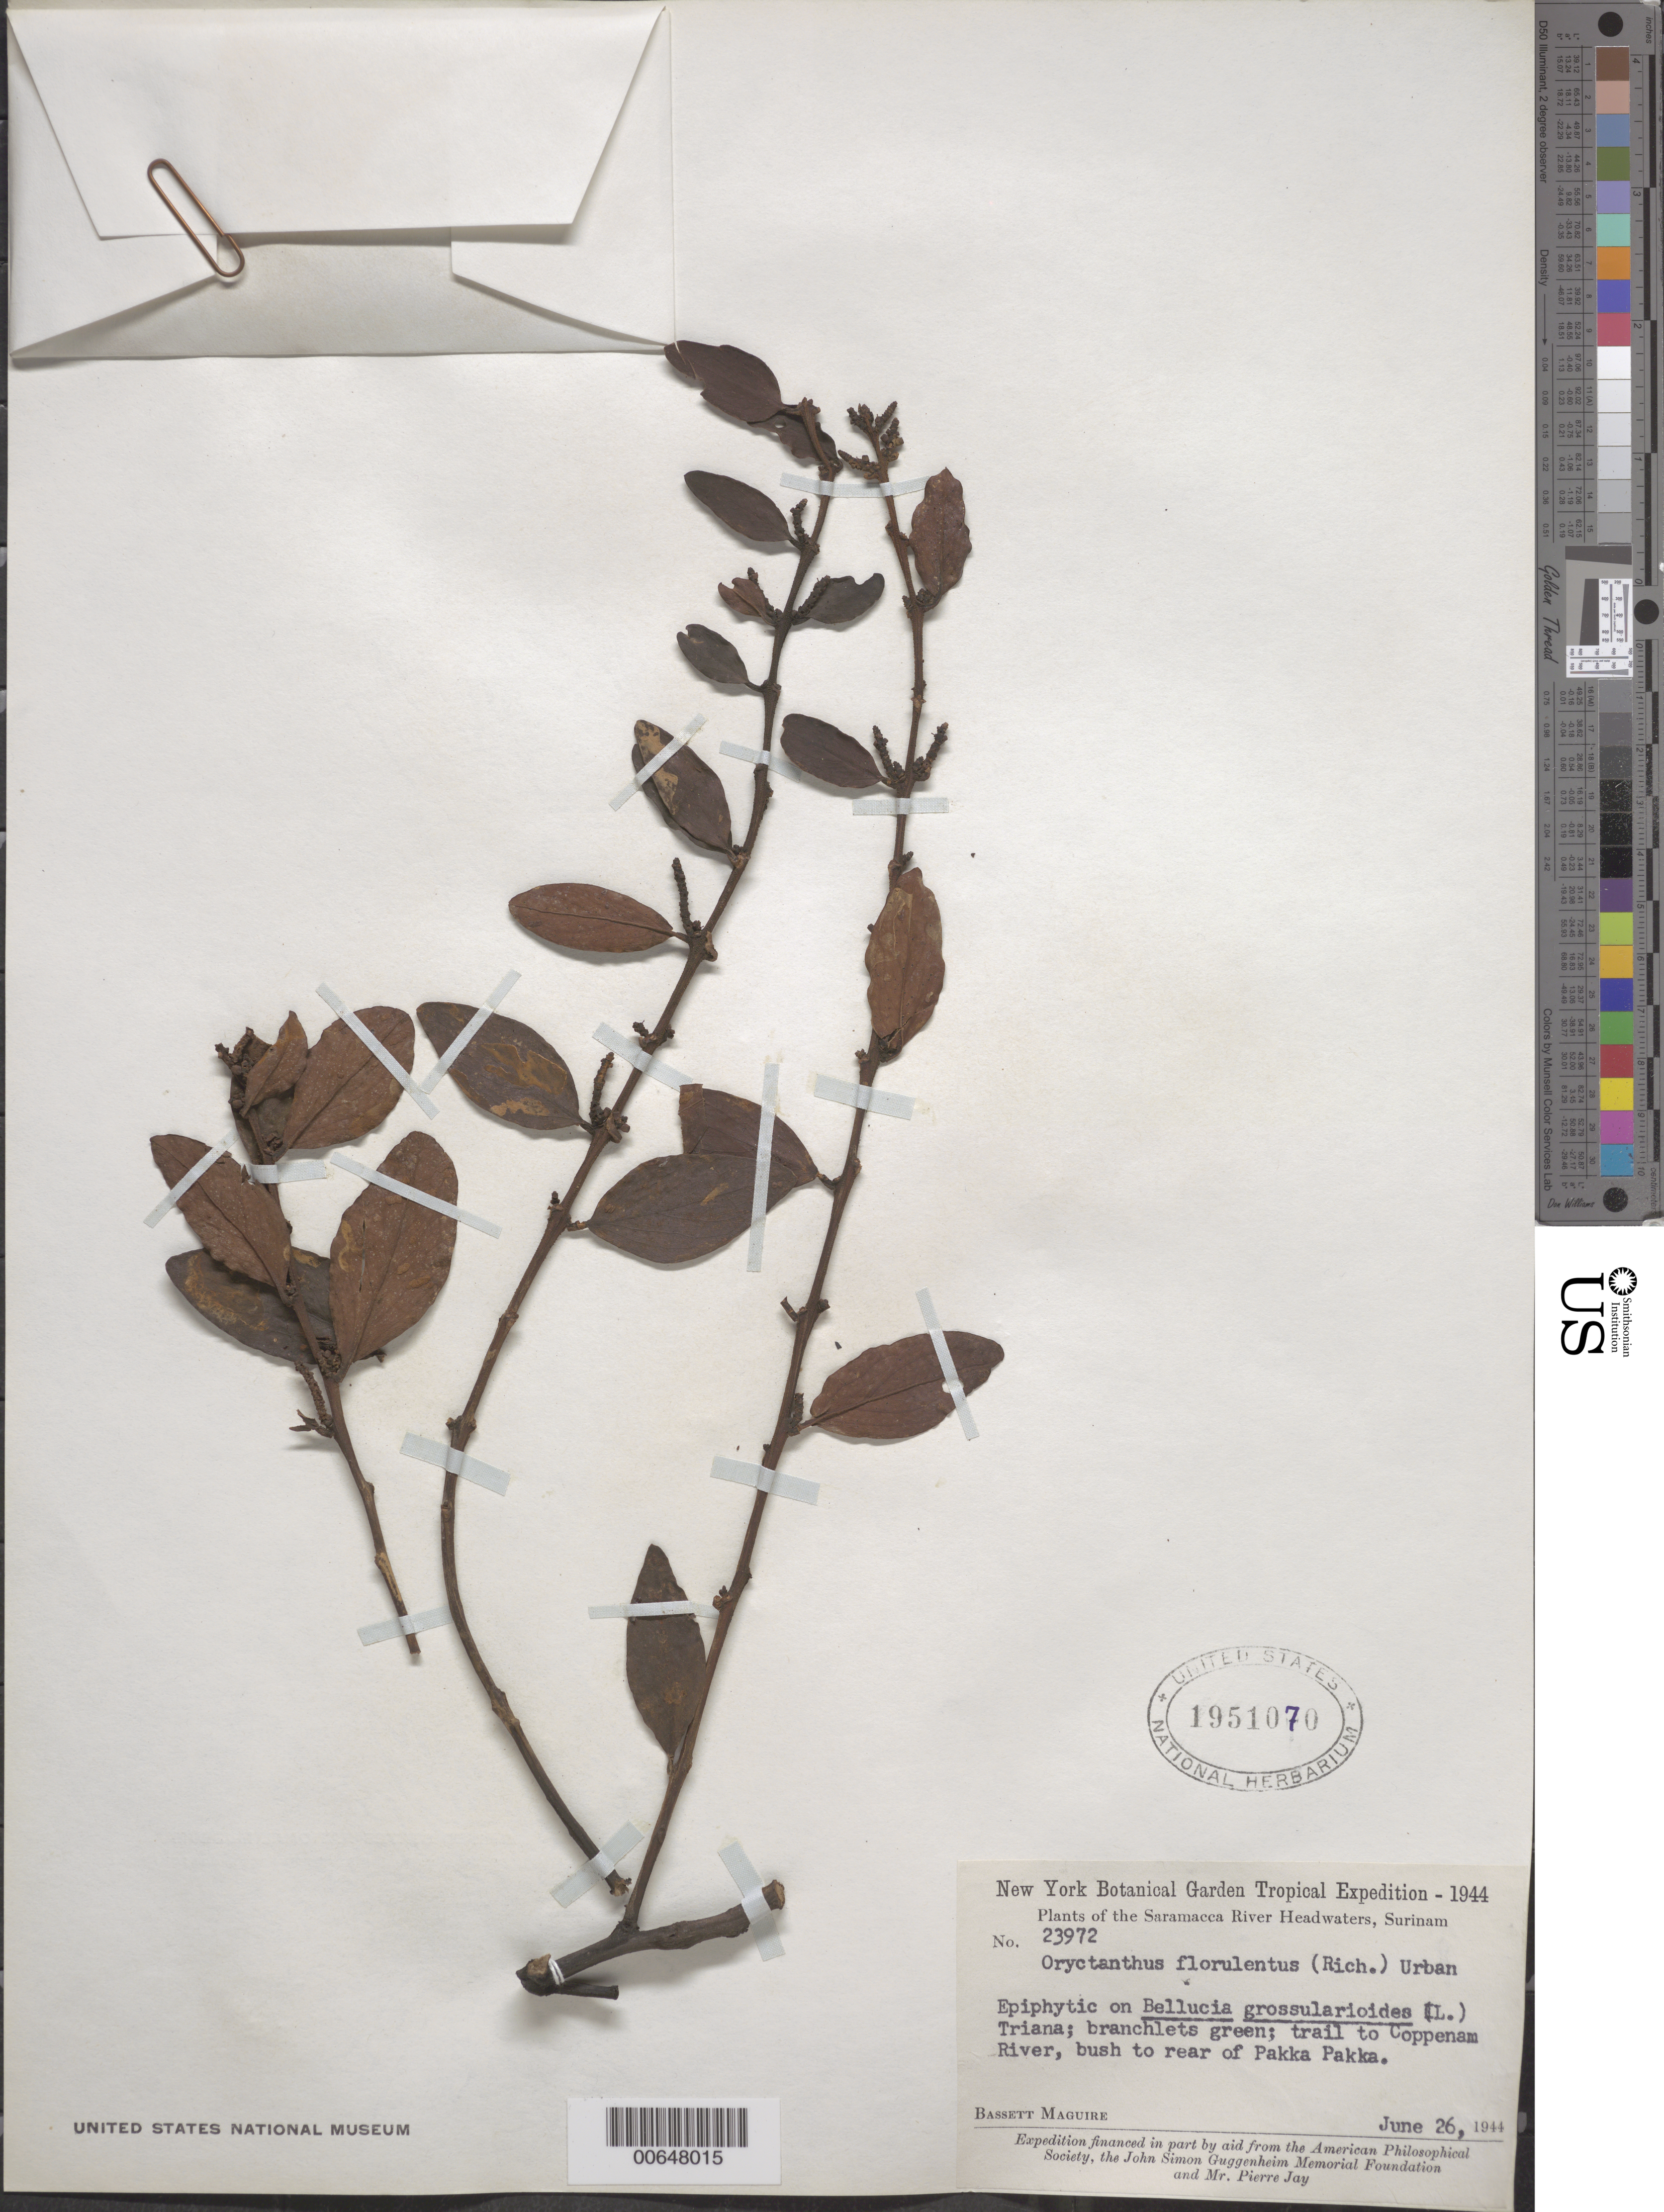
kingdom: Plantae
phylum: Tracheophyta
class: Magnoliopsida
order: Santalales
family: Loranthaceae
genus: Oryctanthus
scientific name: Oryctanthus florulentus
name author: (Rich.) Tiegh.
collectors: B. Maguire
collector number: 23972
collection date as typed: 26-Jun-44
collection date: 1944-06-26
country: Suriname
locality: Pakka Pakka village, to rear of, Saramacca River headwaters, trail to Coppenam River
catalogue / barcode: US 1951070